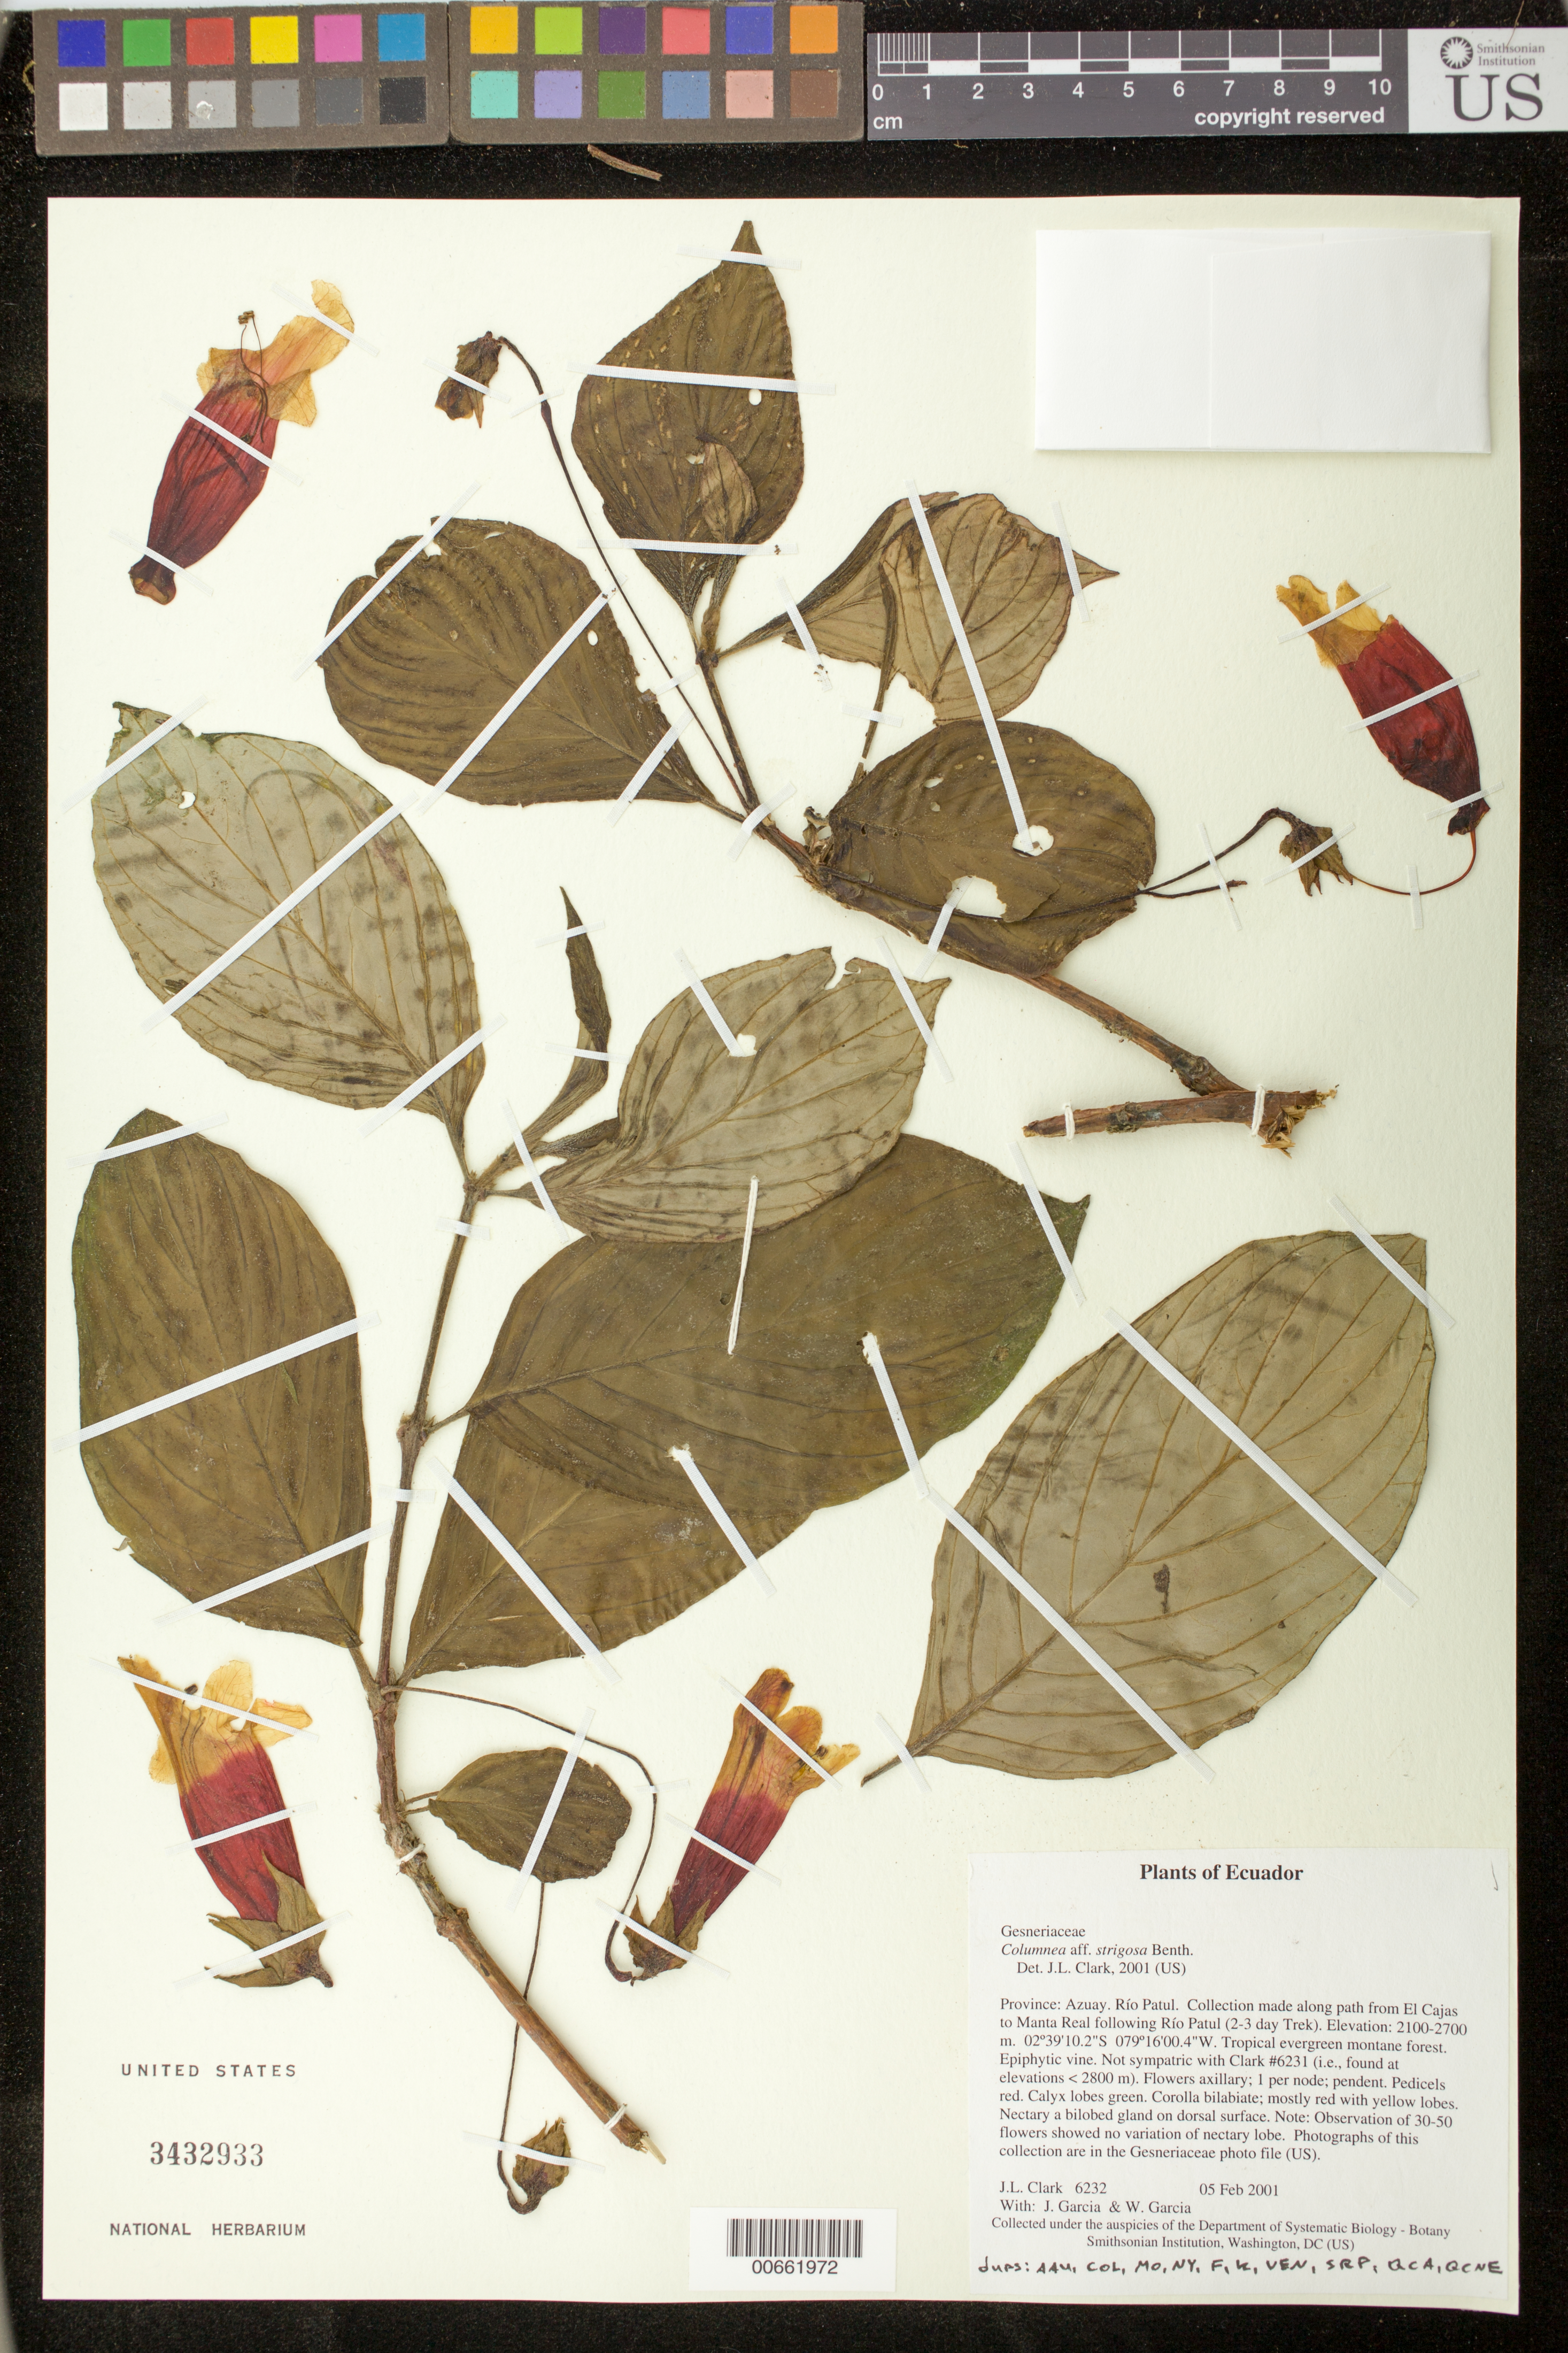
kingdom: Plantae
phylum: Tracheophyta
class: Magnoliopsida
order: Lamiales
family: Gesneriaceae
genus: Columnea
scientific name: Columnea strigosa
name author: Benth.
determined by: Clark, J. L., (SEL), The Marie Selby Botanical Garden (UNITED STATES)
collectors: J. L. Clark, J. Garcia & W. Garcia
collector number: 6232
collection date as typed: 05 Feb 2001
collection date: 2001-02-05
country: Ecuador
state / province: Azuay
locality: Río Patul. Collection made along path from El Cajas to Manta Real following Río Patul (2-3 day Trek).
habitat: Tropical evergreen montane forest.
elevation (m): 2100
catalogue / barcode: US 3432933